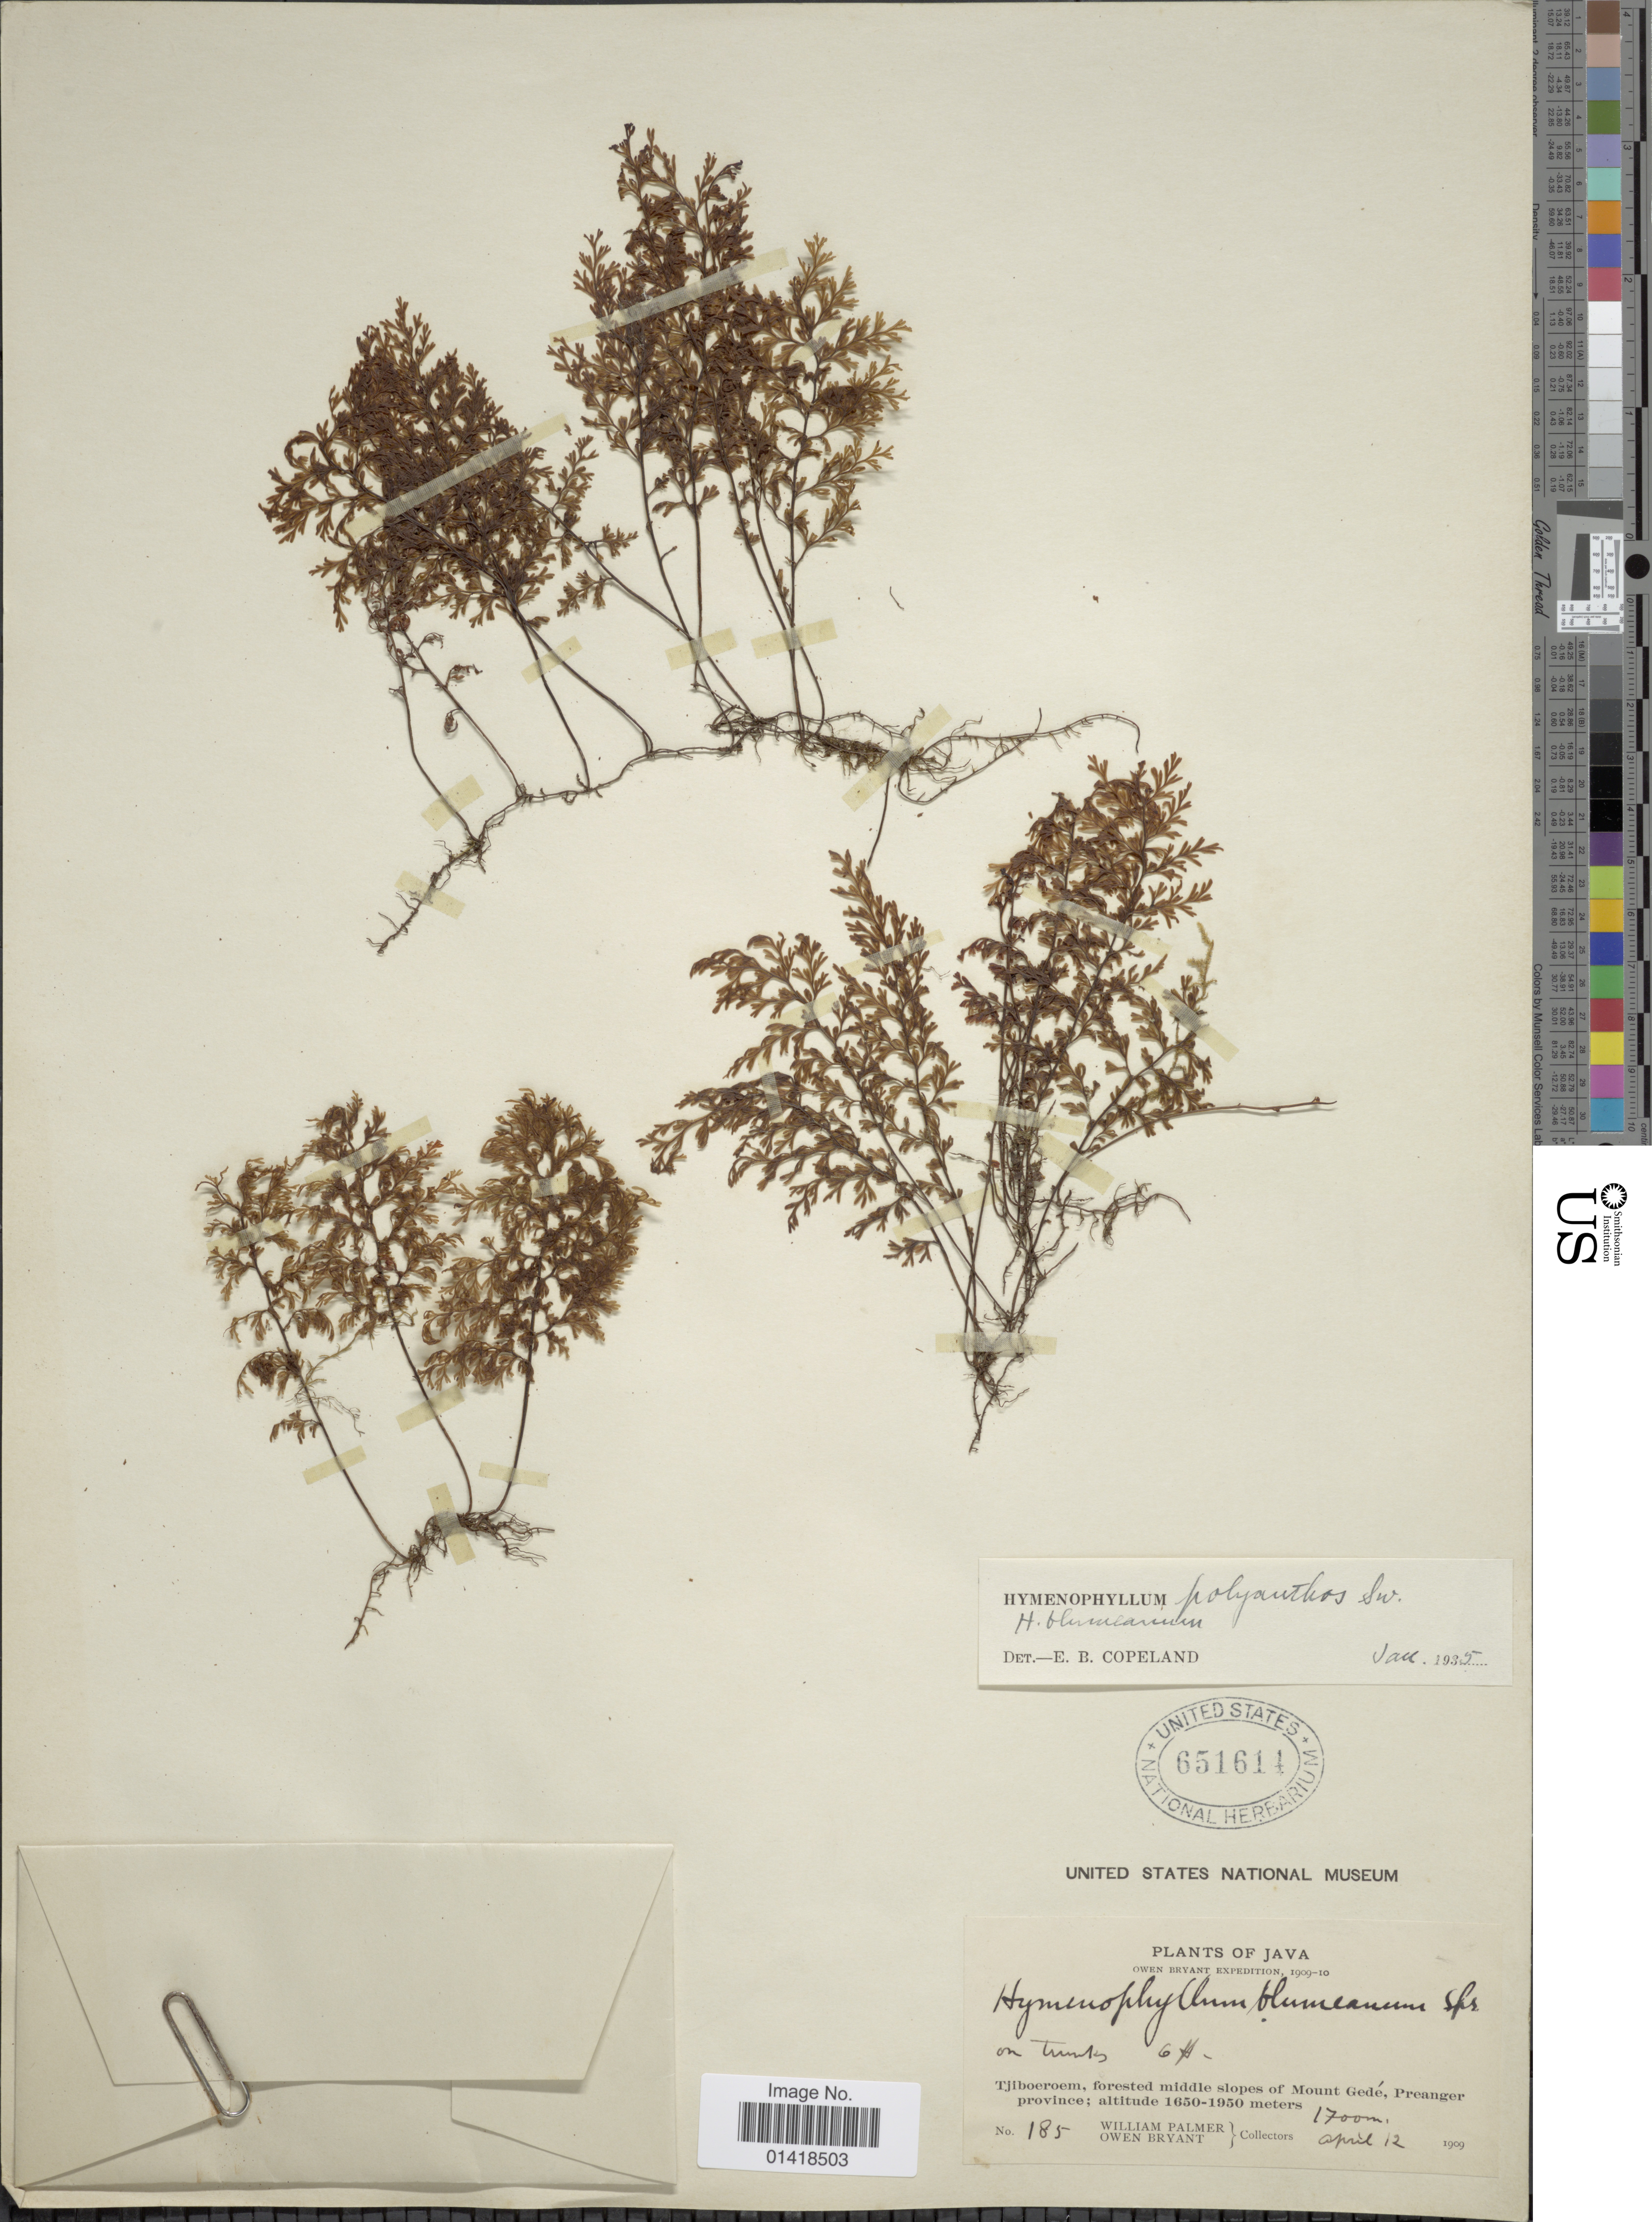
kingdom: Plantae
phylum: Tracheophyta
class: Polypodiopsida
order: Hymenophyllales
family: Hymenophyllaceae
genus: Hymenophyllum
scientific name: Hymenophyllum polyanthos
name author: (Sw.) Sw.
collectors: W. Palmer & O. Bryant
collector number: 185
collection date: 1909-04-12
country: Indonesia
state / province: Java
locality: Tjiboeroem, forested middle slopes of Mount Gede, Preanger province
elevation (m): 1700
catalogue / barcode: US 651614